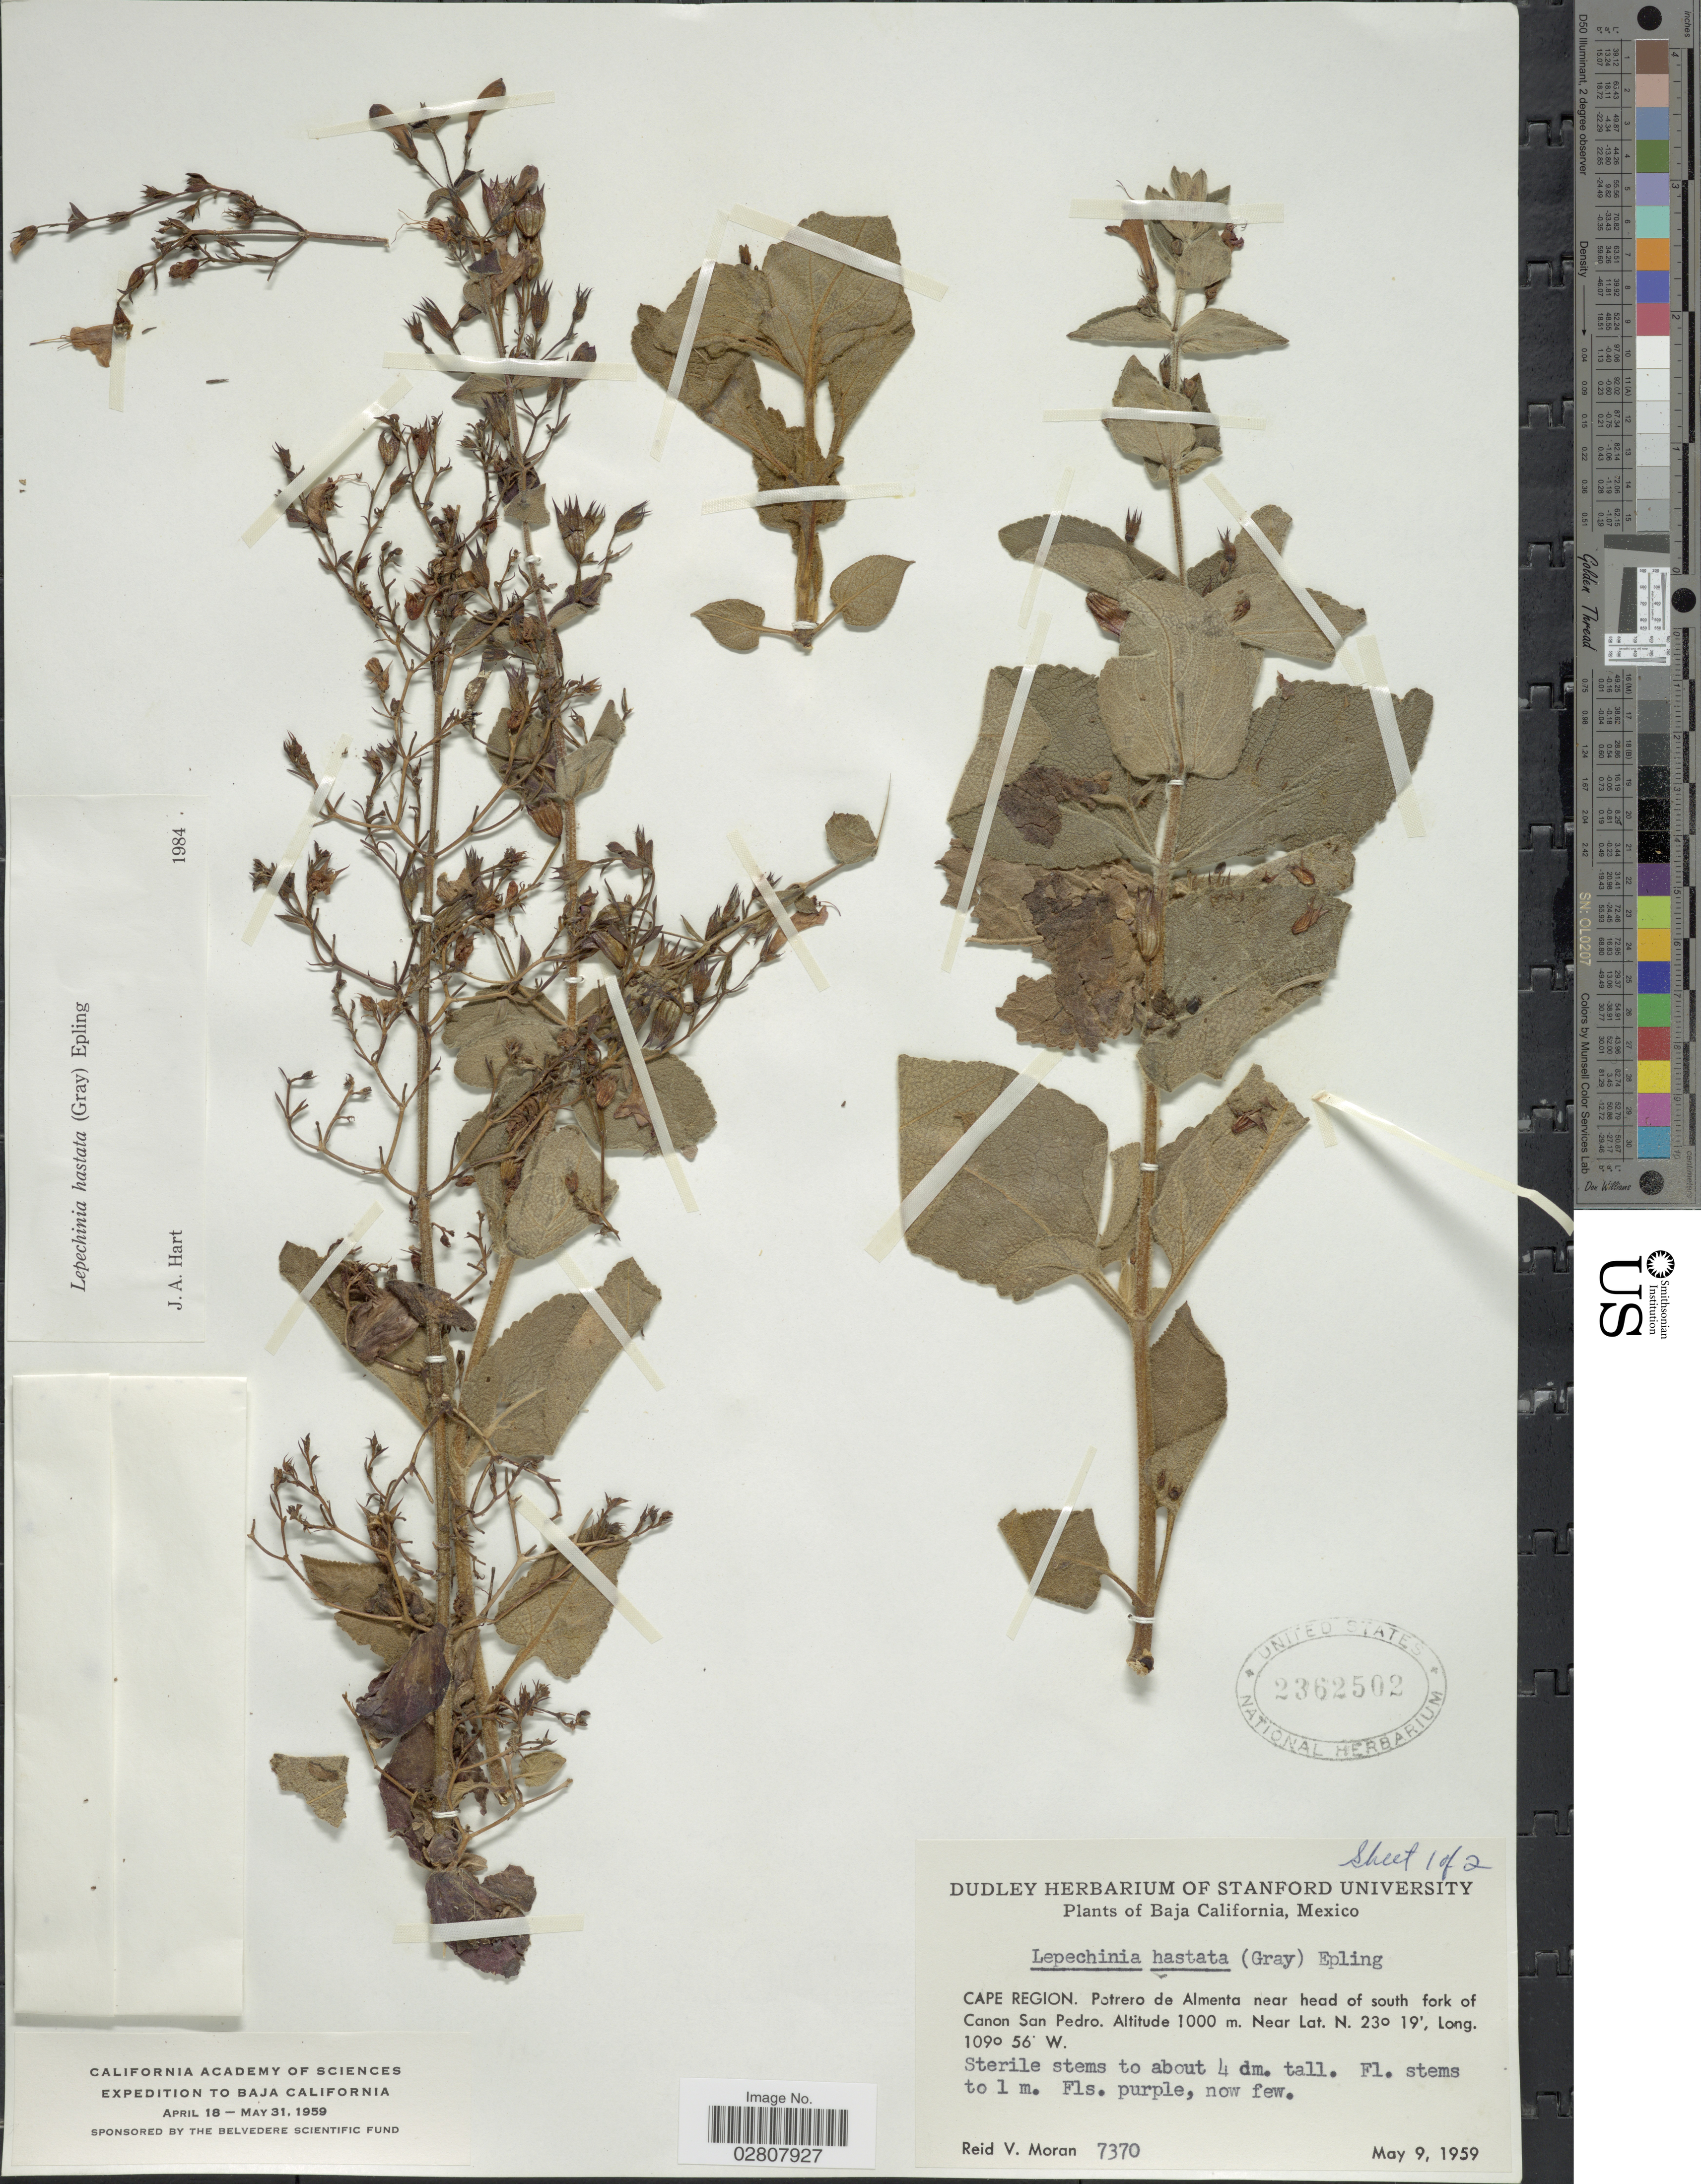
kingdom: Plantae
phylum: Tracheophyta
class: Magnoliopsida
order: Lamiales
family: Lamiaceae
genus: Lepechinia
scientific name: Lepechinia hastata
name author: (A. Gray) Epling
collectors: R. V. Moran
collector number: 7370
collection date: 1959-05-09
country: Mexico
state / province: Baja California Sur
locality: Cape Region, Potrero de Almenta near head of south fork of Canon San Pedro.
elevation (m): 1000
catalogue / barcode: US 2362502